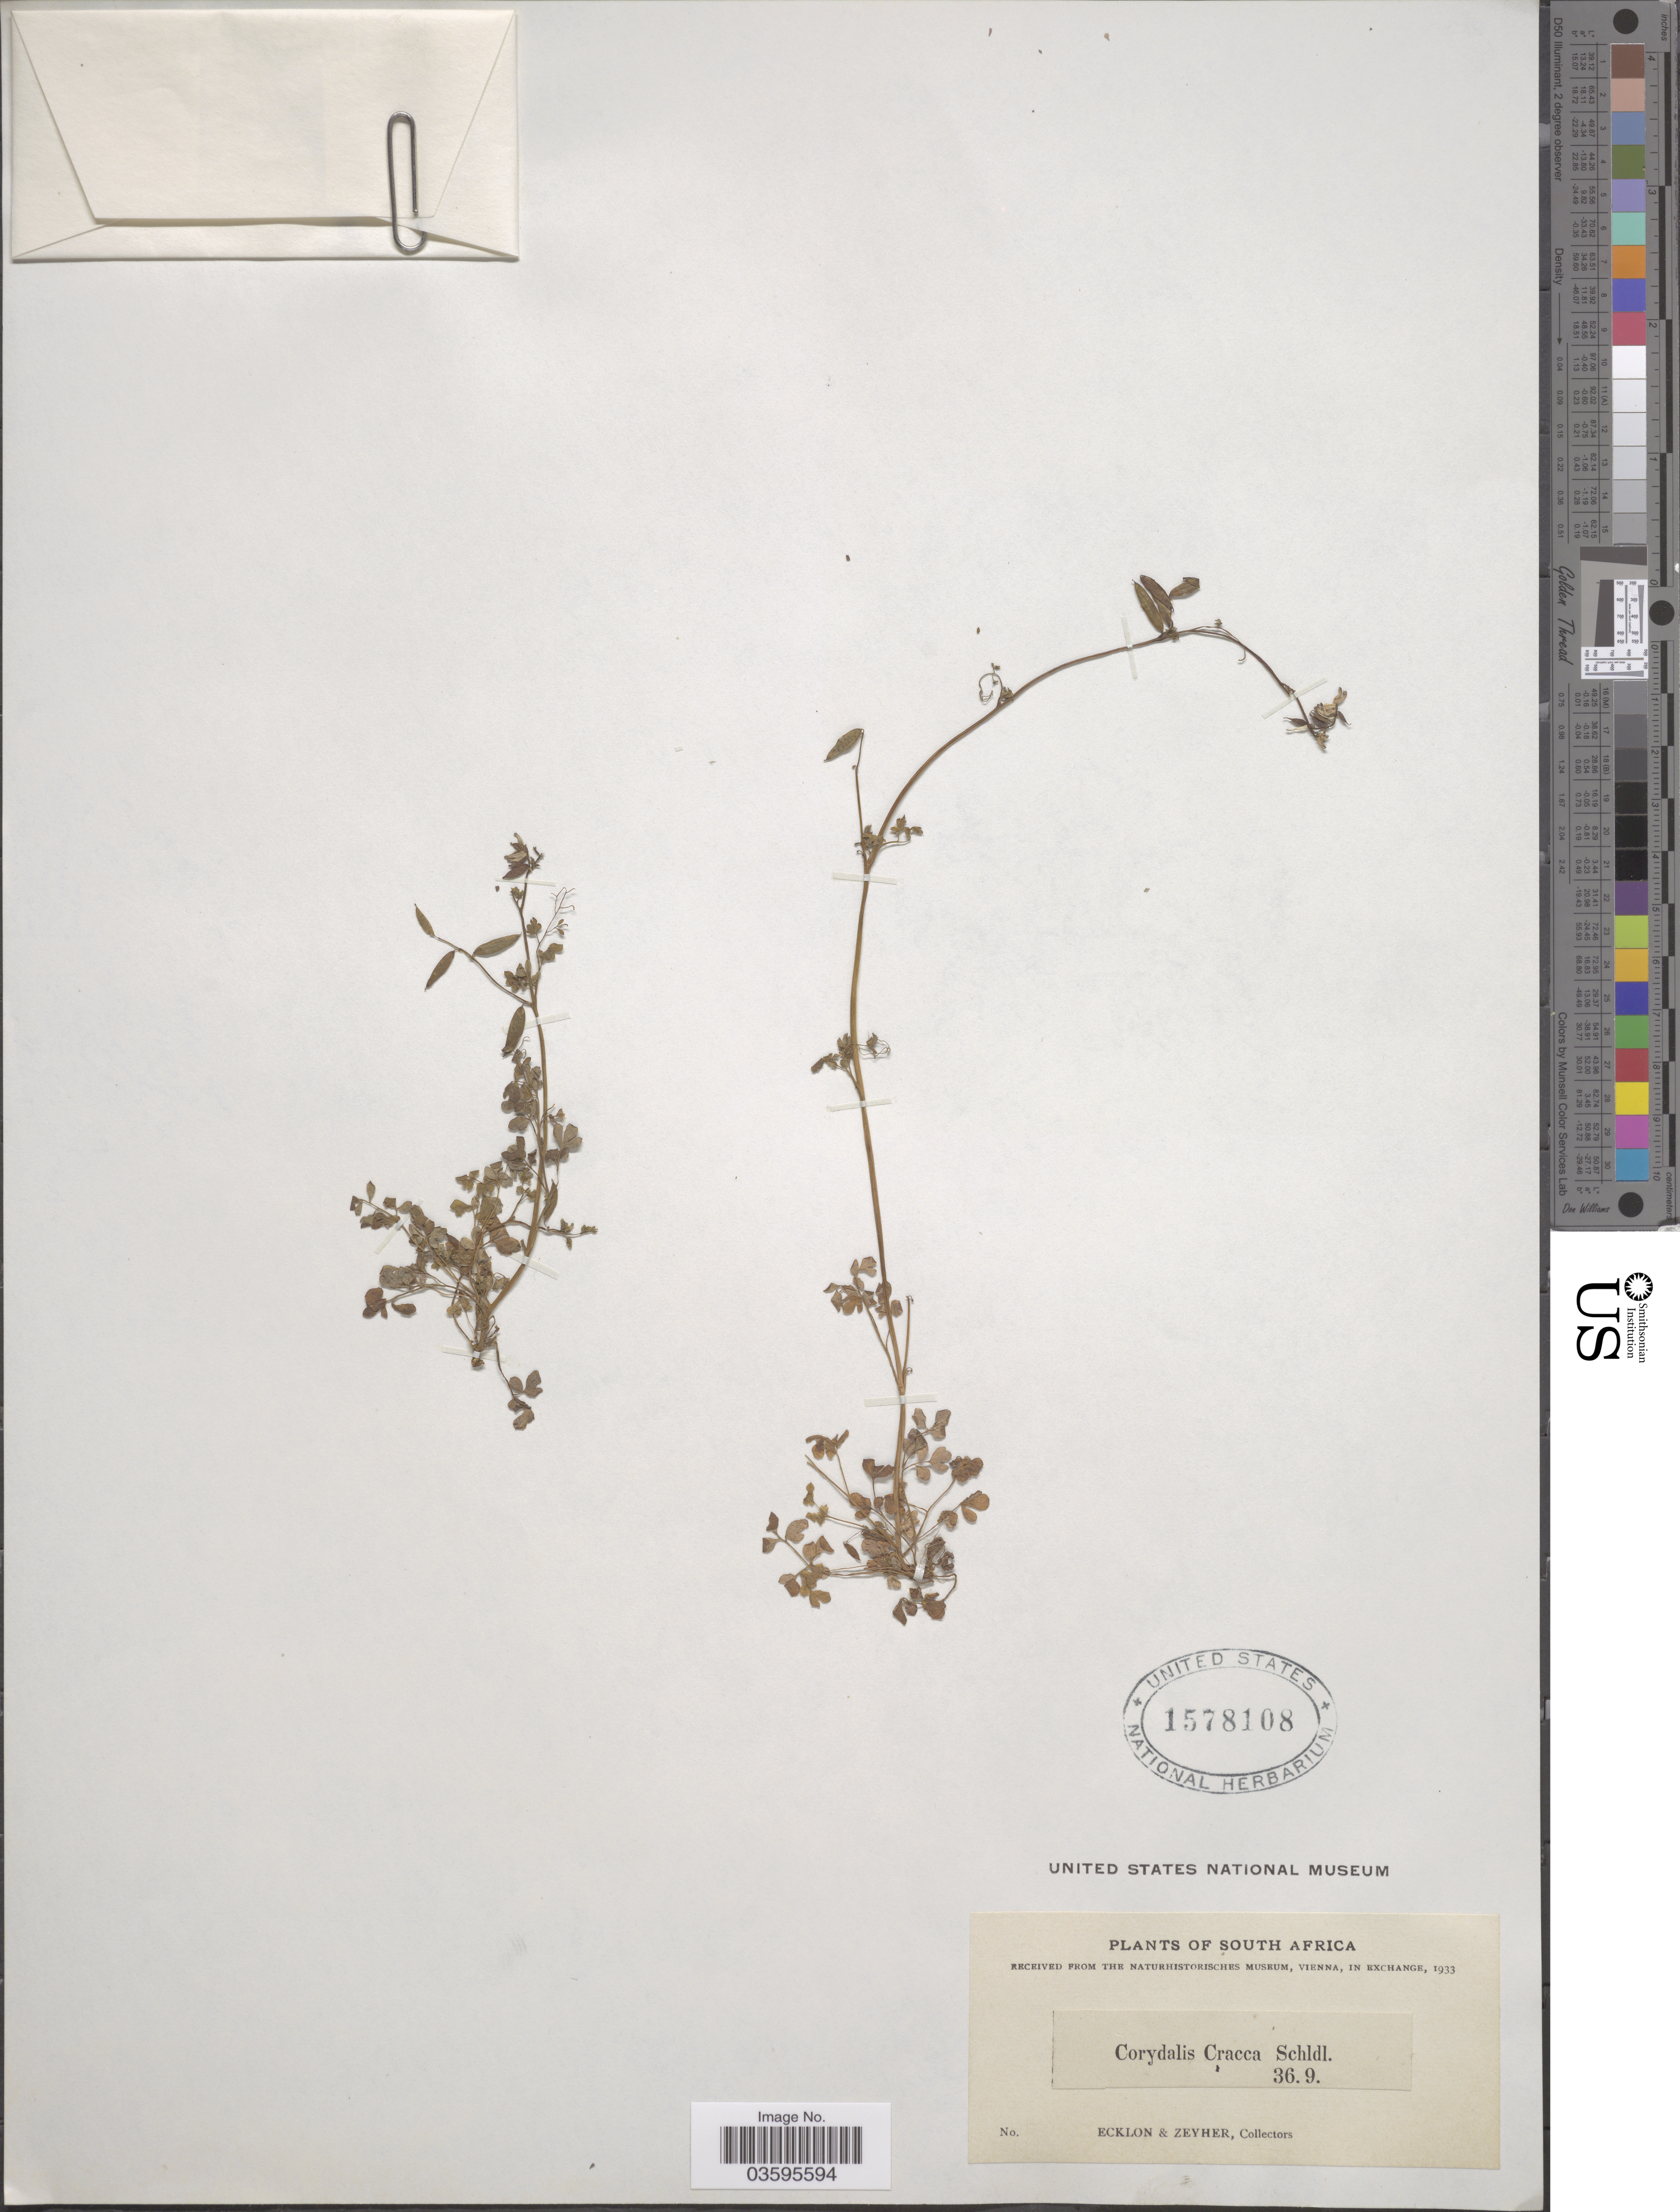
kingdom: Plantae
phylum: Tracheophyta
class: Magnoliopsida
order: Ranunculales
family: Papaveraceae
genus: Corydalis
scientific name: Corydalis cracca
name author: Cham. & Schltdl.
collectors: -. Ecklon & -. Zeyher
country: South Africa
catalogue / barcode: US 1578108